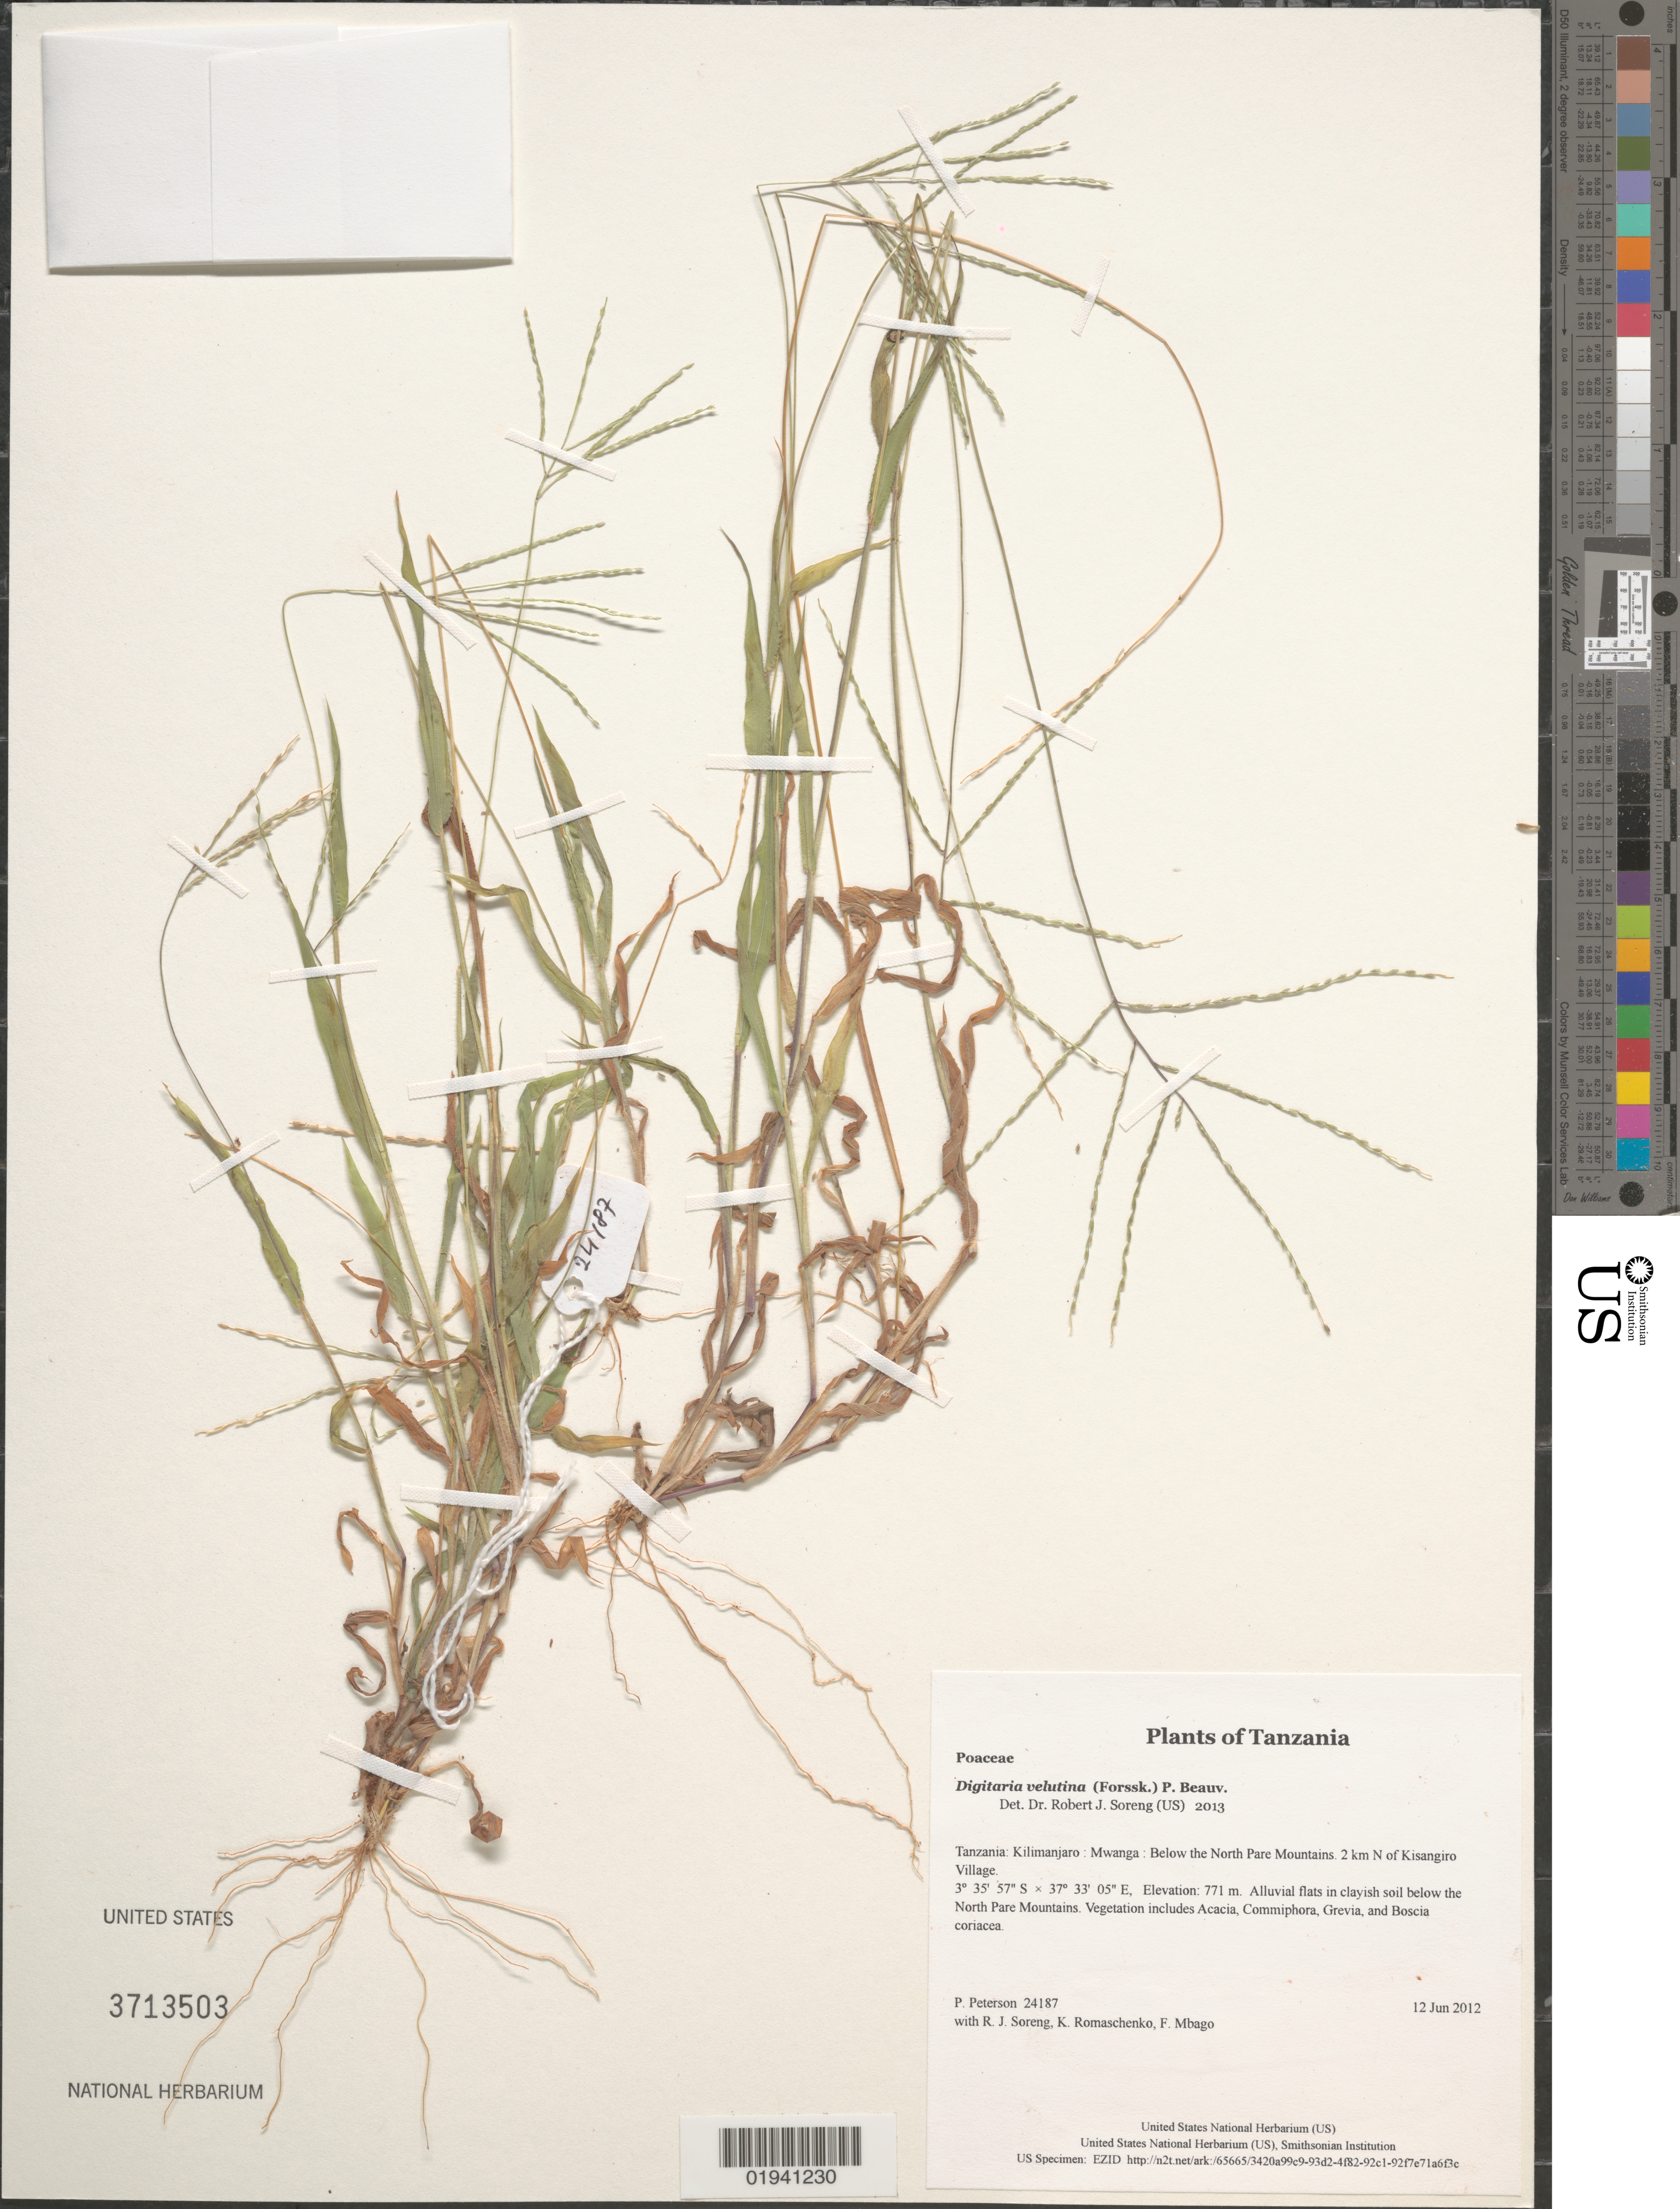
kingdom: Plantae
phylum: Tracheophyta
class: Liliopsida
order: Poales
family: Poaceae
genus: Digitaria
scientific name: Digitaria velutina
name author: (Forssk.) P. Beauv.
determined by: Soreng, Robert J., Research Associate (BOT), Smithsonian Institution - National Museum of Natural History (UNITED STATES)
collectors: P. M. Peterson, R. J. Soreng, K. Romaschenko & F. Mbago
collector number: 24187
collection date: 2012-06-12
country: Tanzania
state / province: Kilimanjaro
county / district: Mwanga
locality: Below the North Pare Mountains. 2 km N of Kisangiro Village.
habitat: Alluvial flats in clayish soil below the North Pare Mountains. Vegetation includes Acacia, Commiphora, Grevia, and Boscia coriacea.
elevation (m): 771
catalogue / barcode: US 3713503